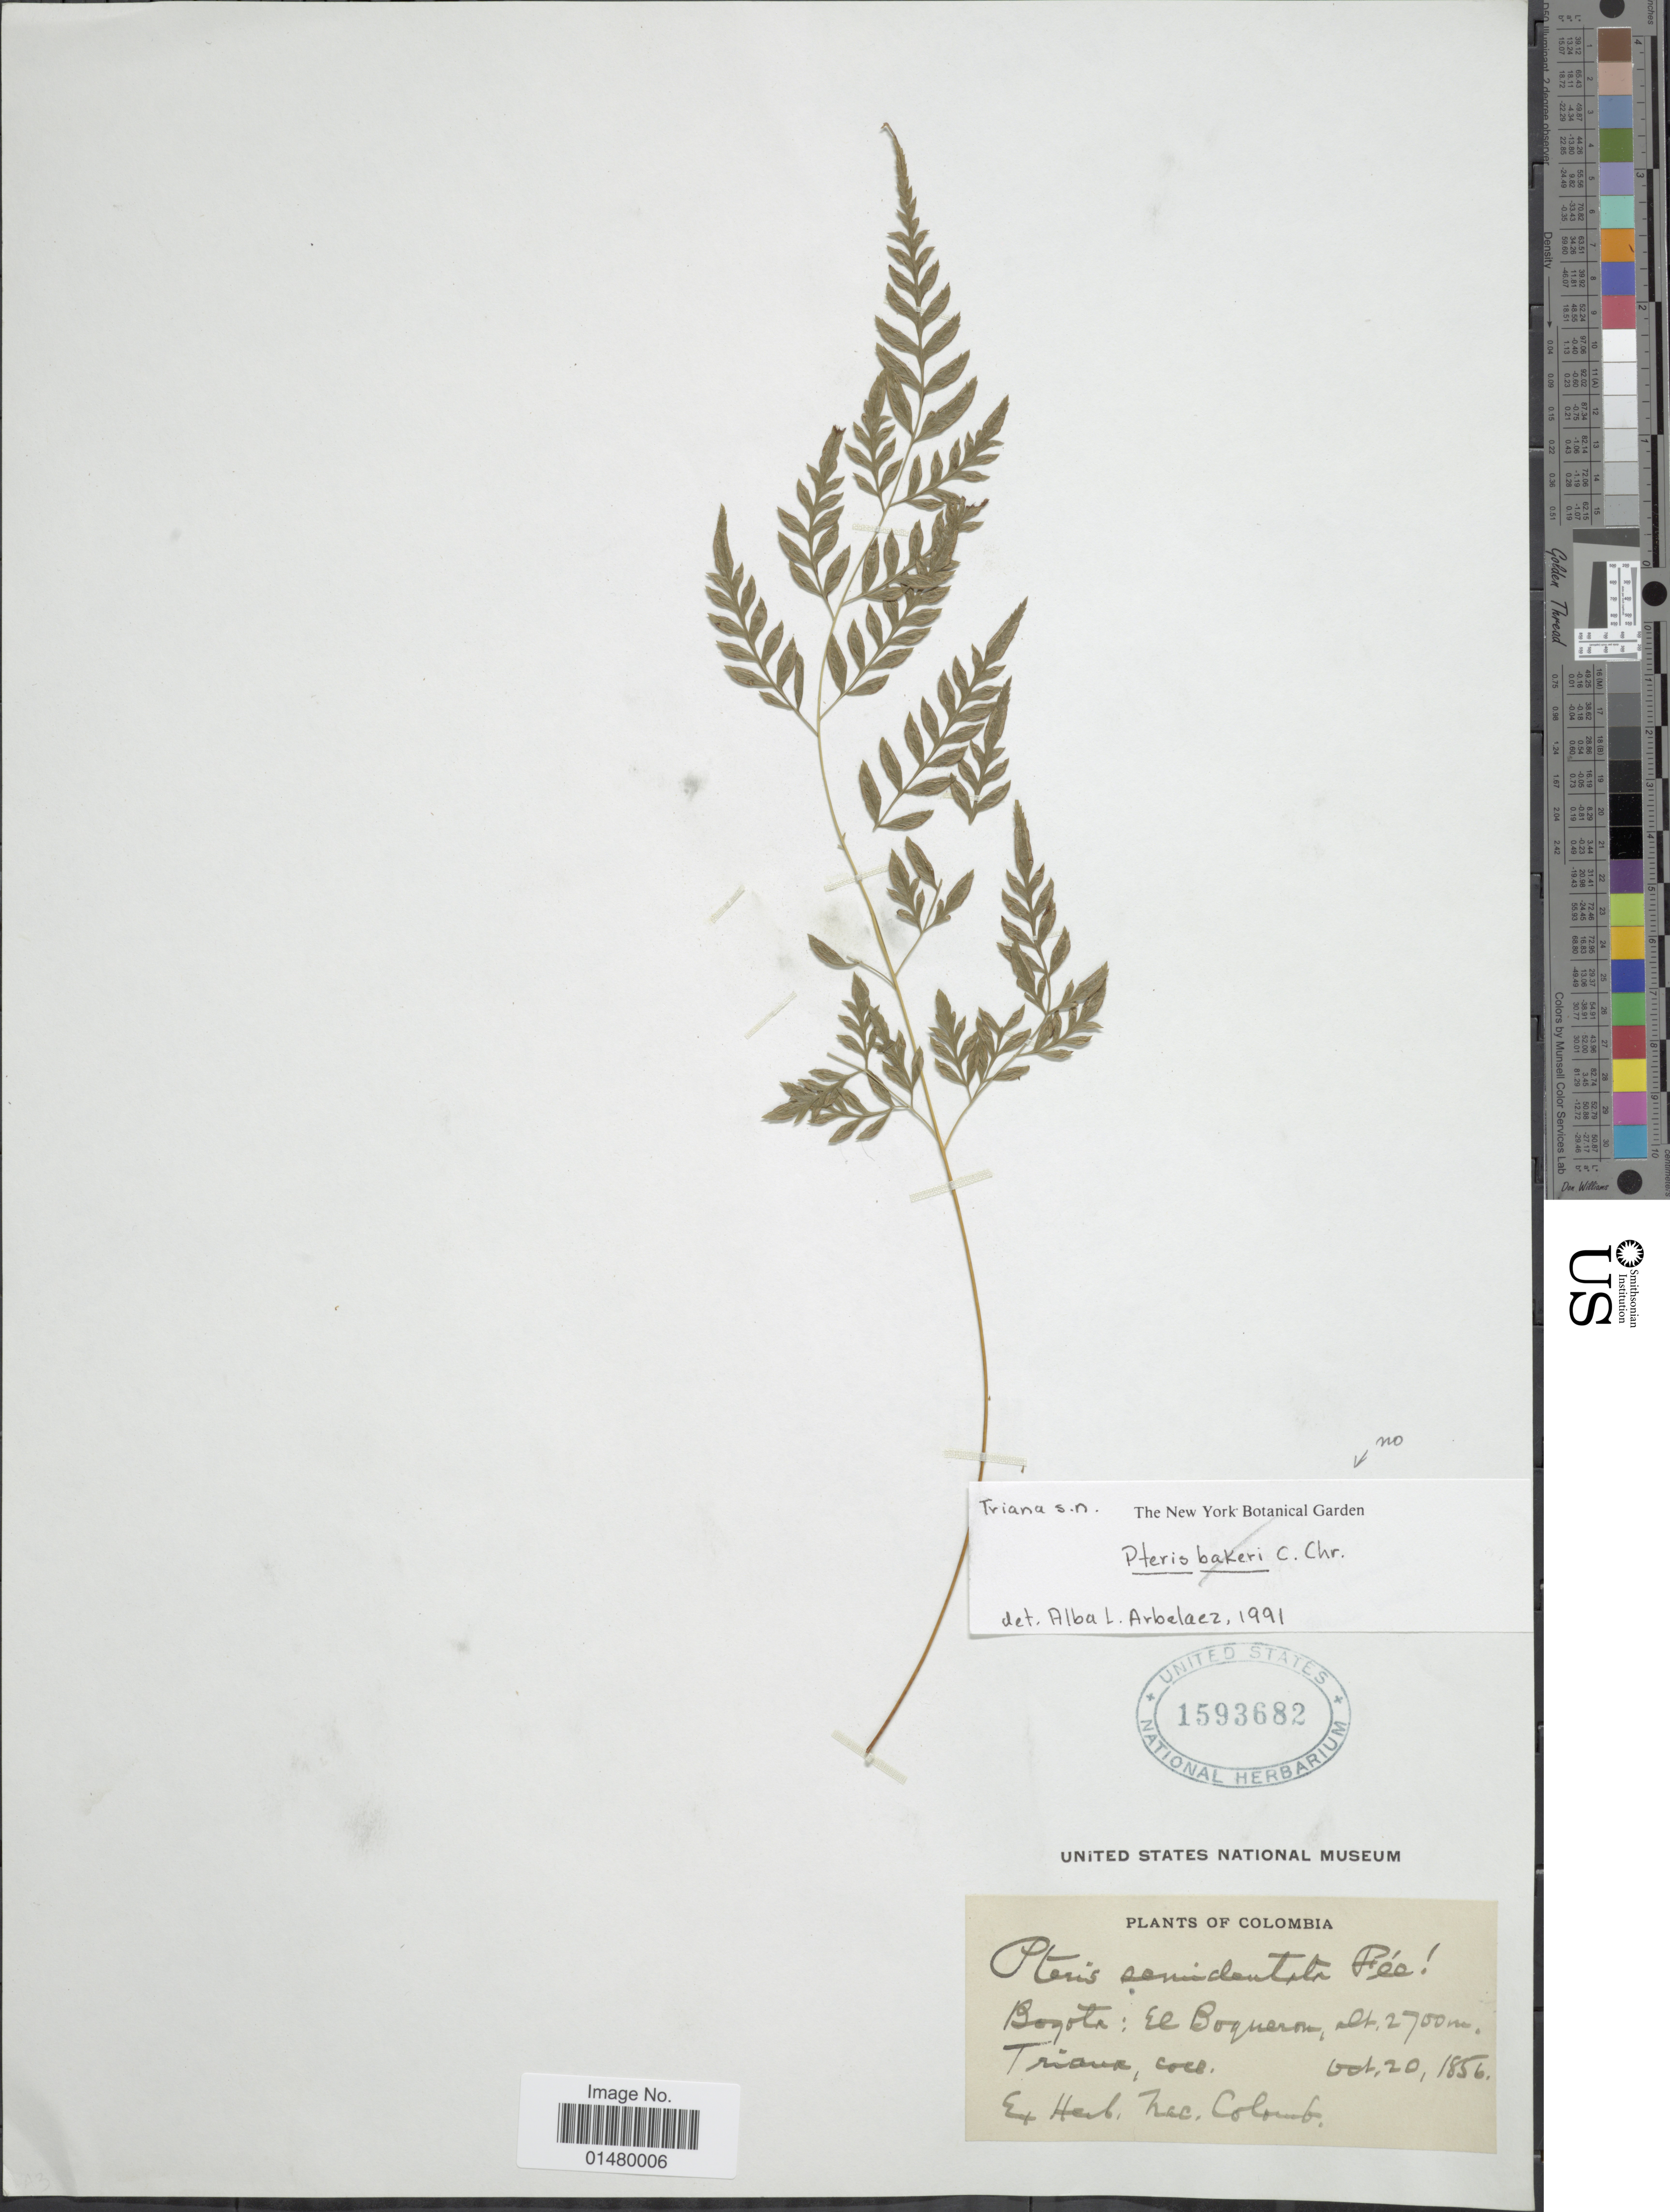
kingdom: Plantae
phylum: Tracheophyta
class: Polypodiopsida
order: Polypodiales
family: Pteridaceae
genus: Pteris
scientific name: Pteris semidentata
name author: Fée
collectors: Triana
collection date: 1856-10-20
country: Colombia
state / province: Bogota D.C.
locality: Bogota: El Boqueron.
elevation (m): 2700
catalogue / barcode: US 1593682